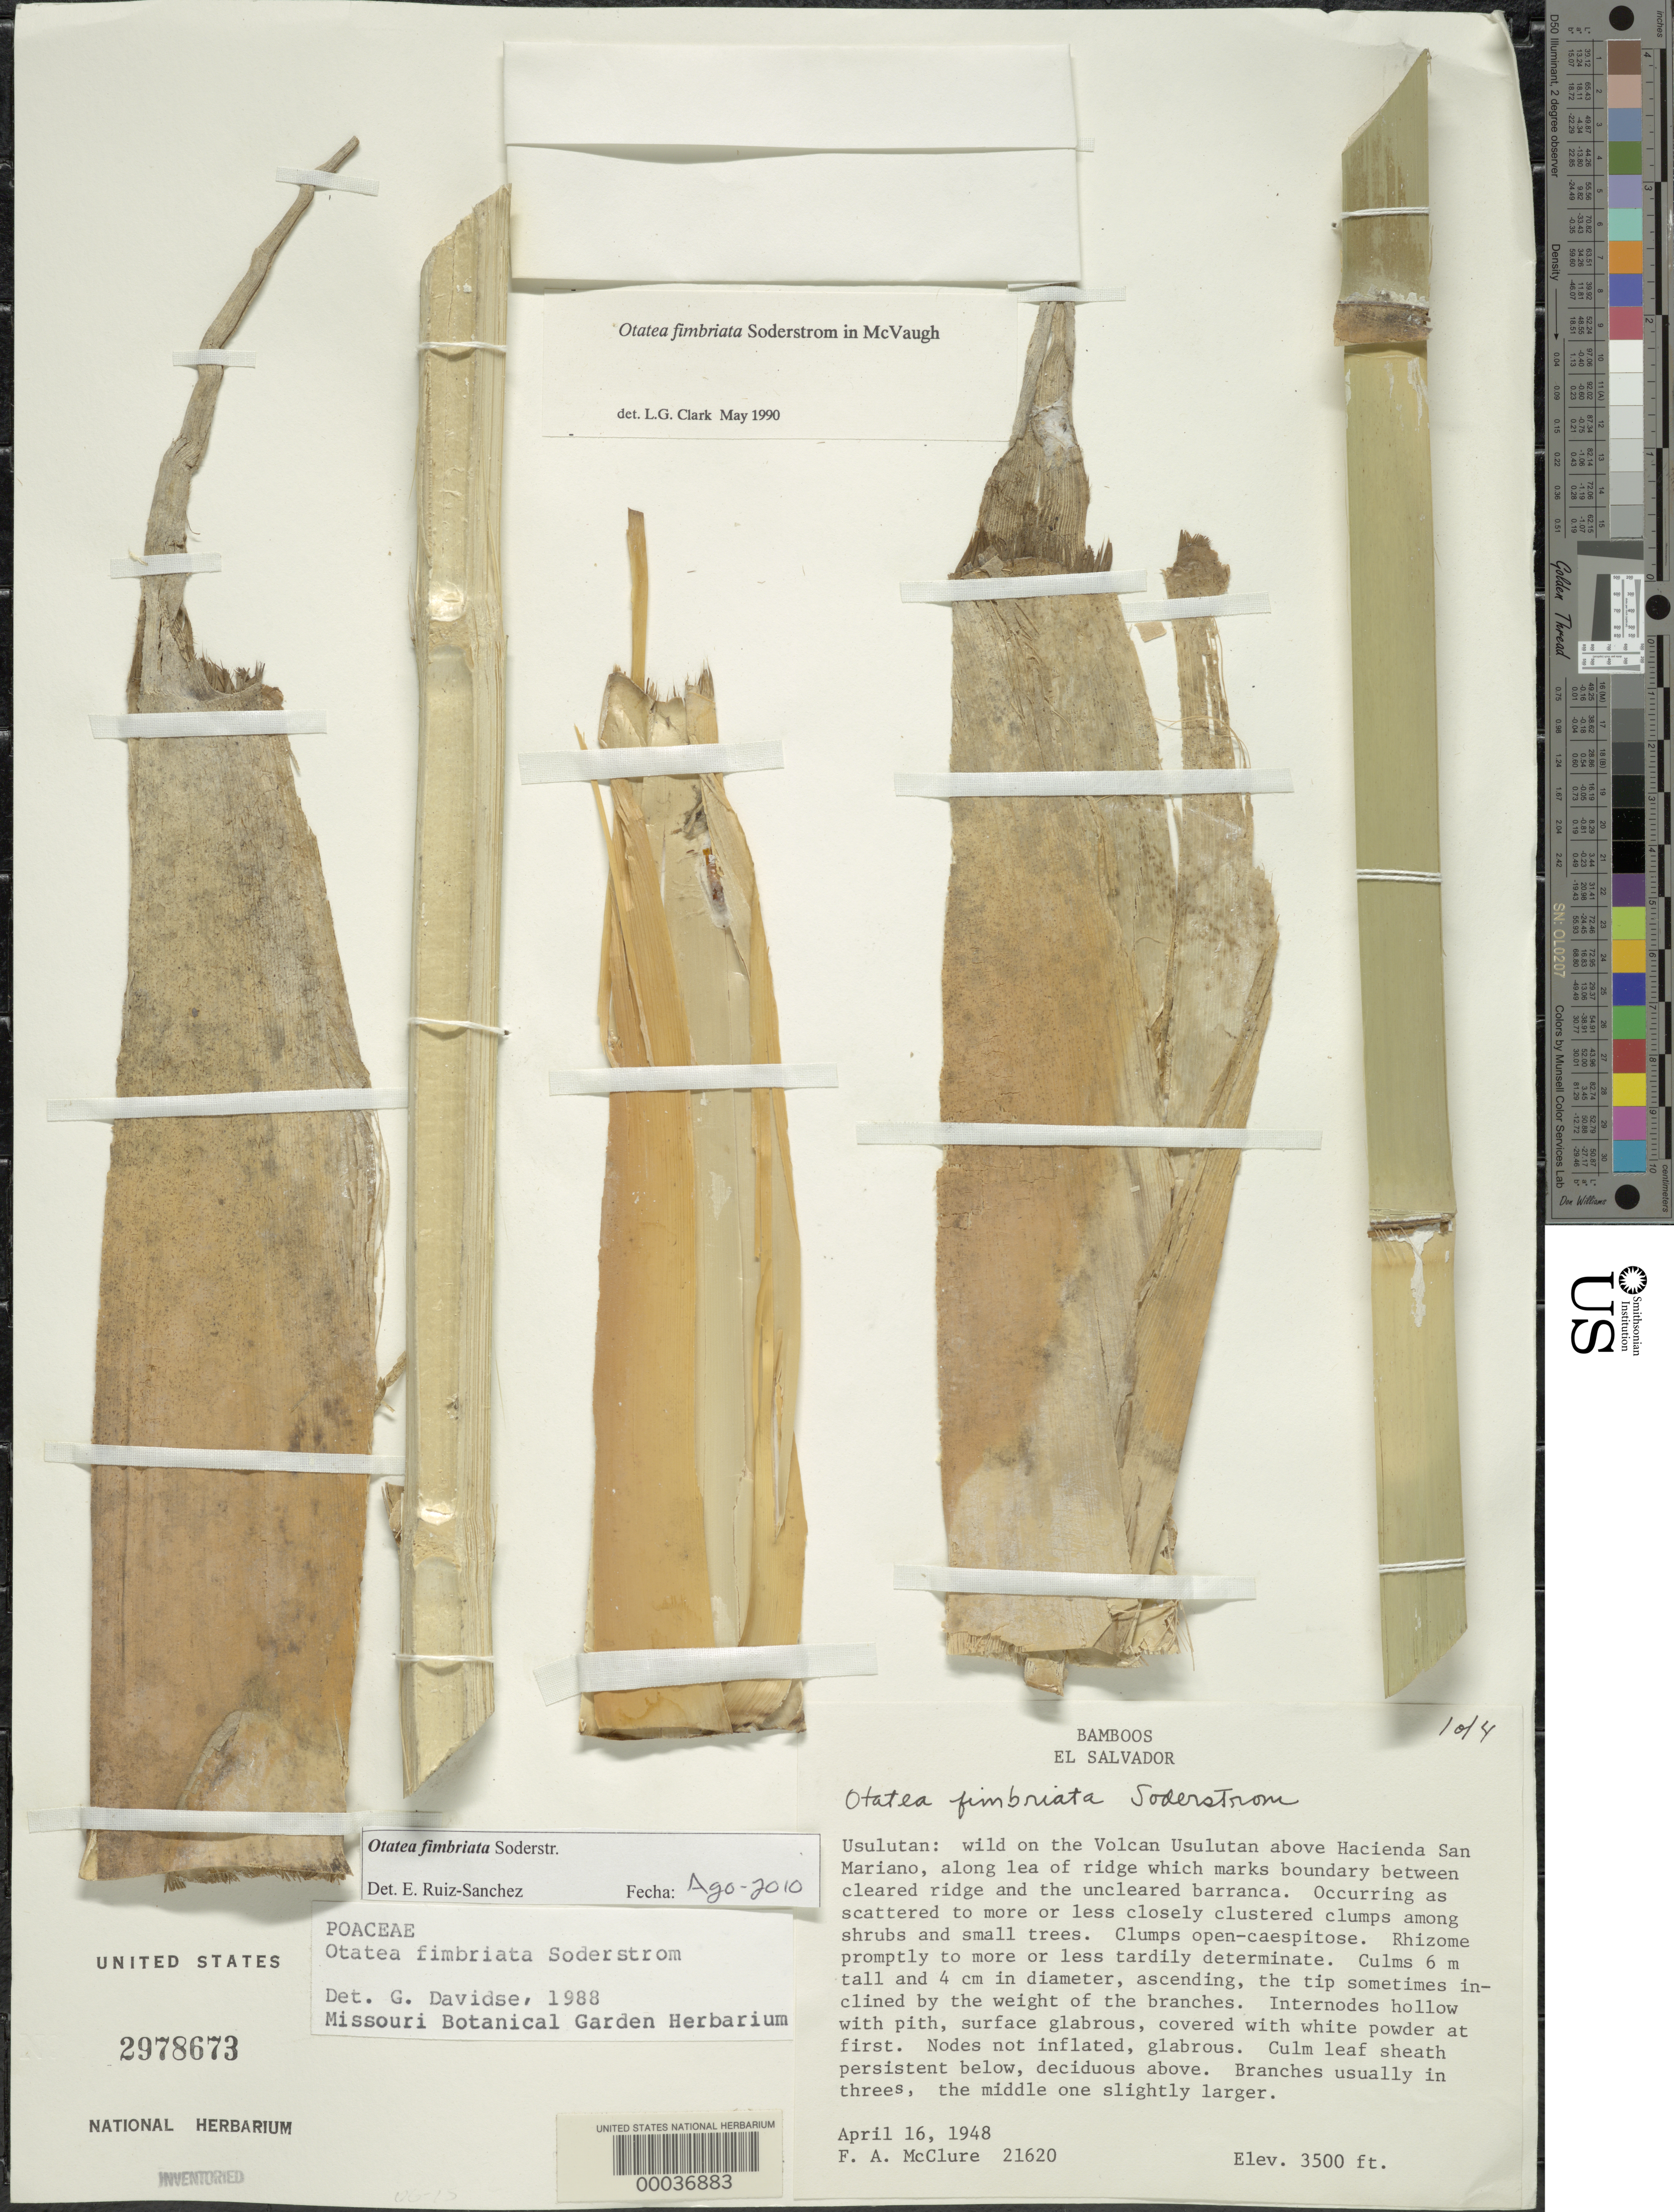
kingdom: Plantae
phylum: Tracheophyta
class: Liliopsida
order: Poales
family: Poaceae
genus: Otatea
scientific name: Otatea fimbriata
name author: Soderstr. in McVaugh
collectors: F. A. McClure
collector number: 21620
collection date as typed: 16 Apr 1948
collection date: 1948-04-16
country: El Salvador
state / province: Usulután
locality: Volcan Usulutan above Hacienda San Mariano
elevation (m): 1067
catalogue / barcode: US 2978673